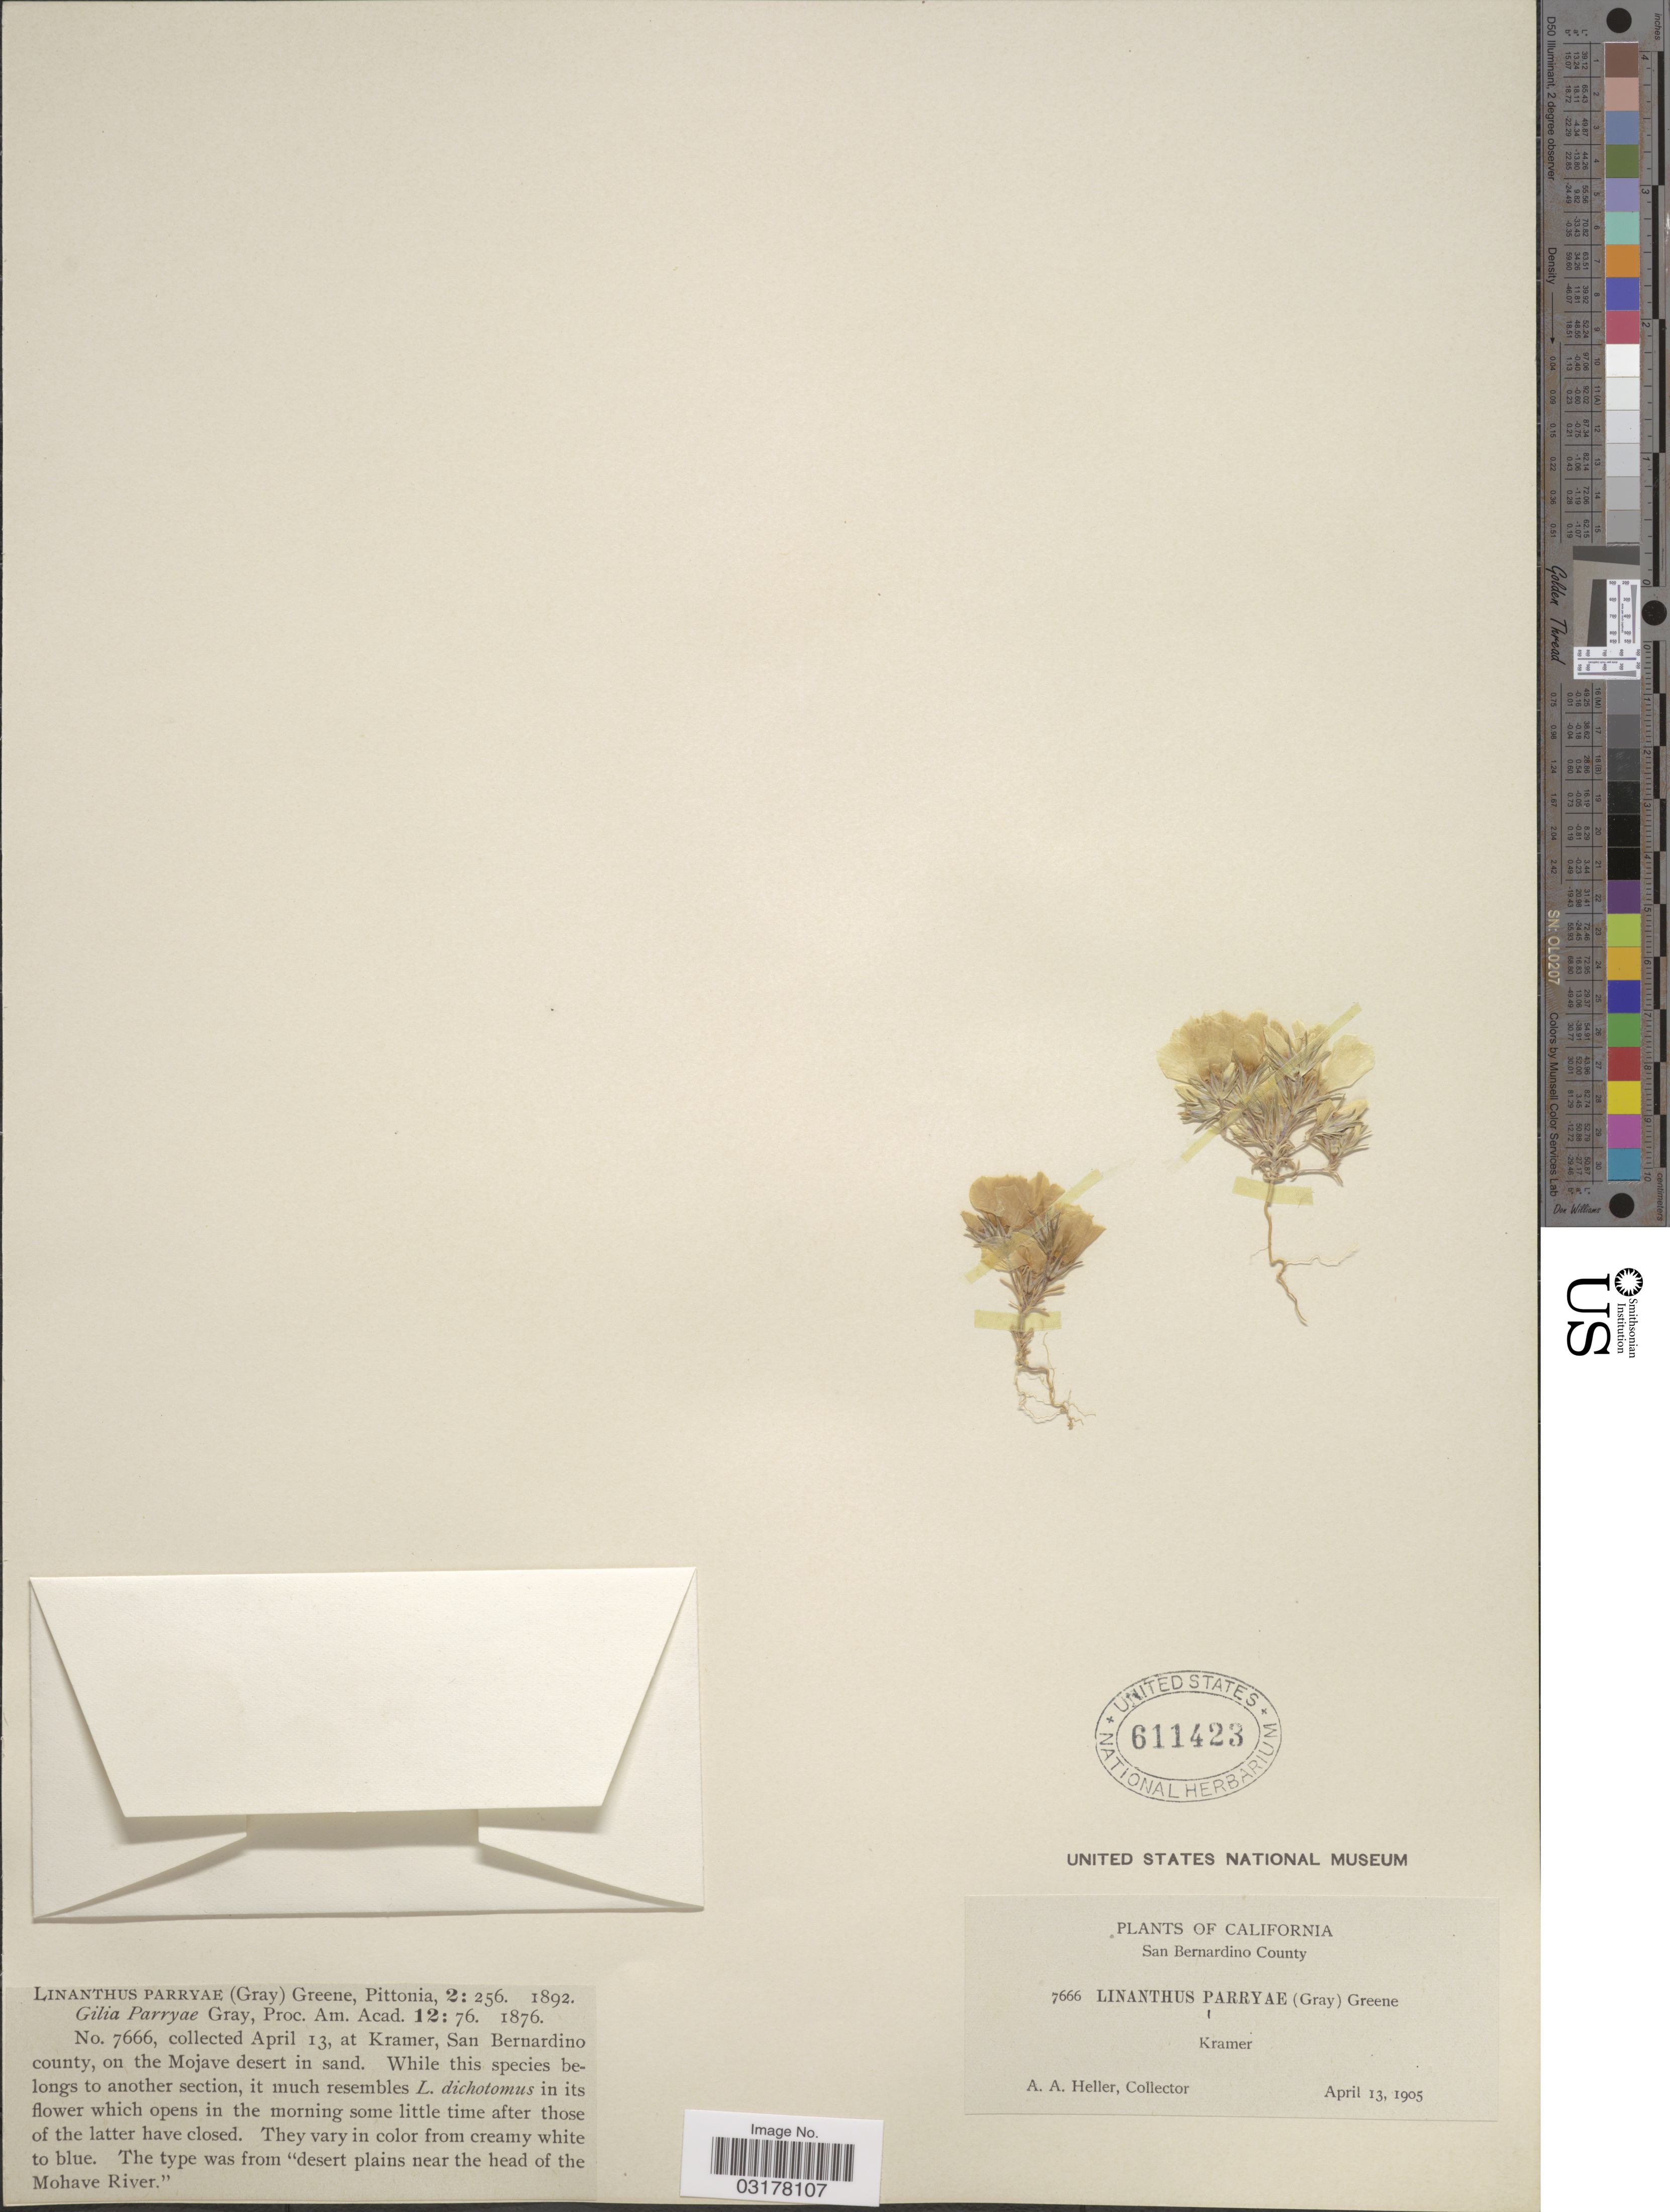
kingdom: Plantae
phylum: Tracheophyta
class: Magnoliopsida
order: Ericales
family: Polemoniaceae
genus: Linanthus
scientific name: Linanthus parryae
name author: (A. Gray) Greene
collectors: A. A. Heller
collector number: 7666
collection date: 1905-04-13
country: United States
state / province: California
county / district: San Bernardino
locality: San Bernardino County. Kramer. On the Mojave desert in sand. "Desert plains near the head of the Mohave River."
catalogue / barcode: US 611423